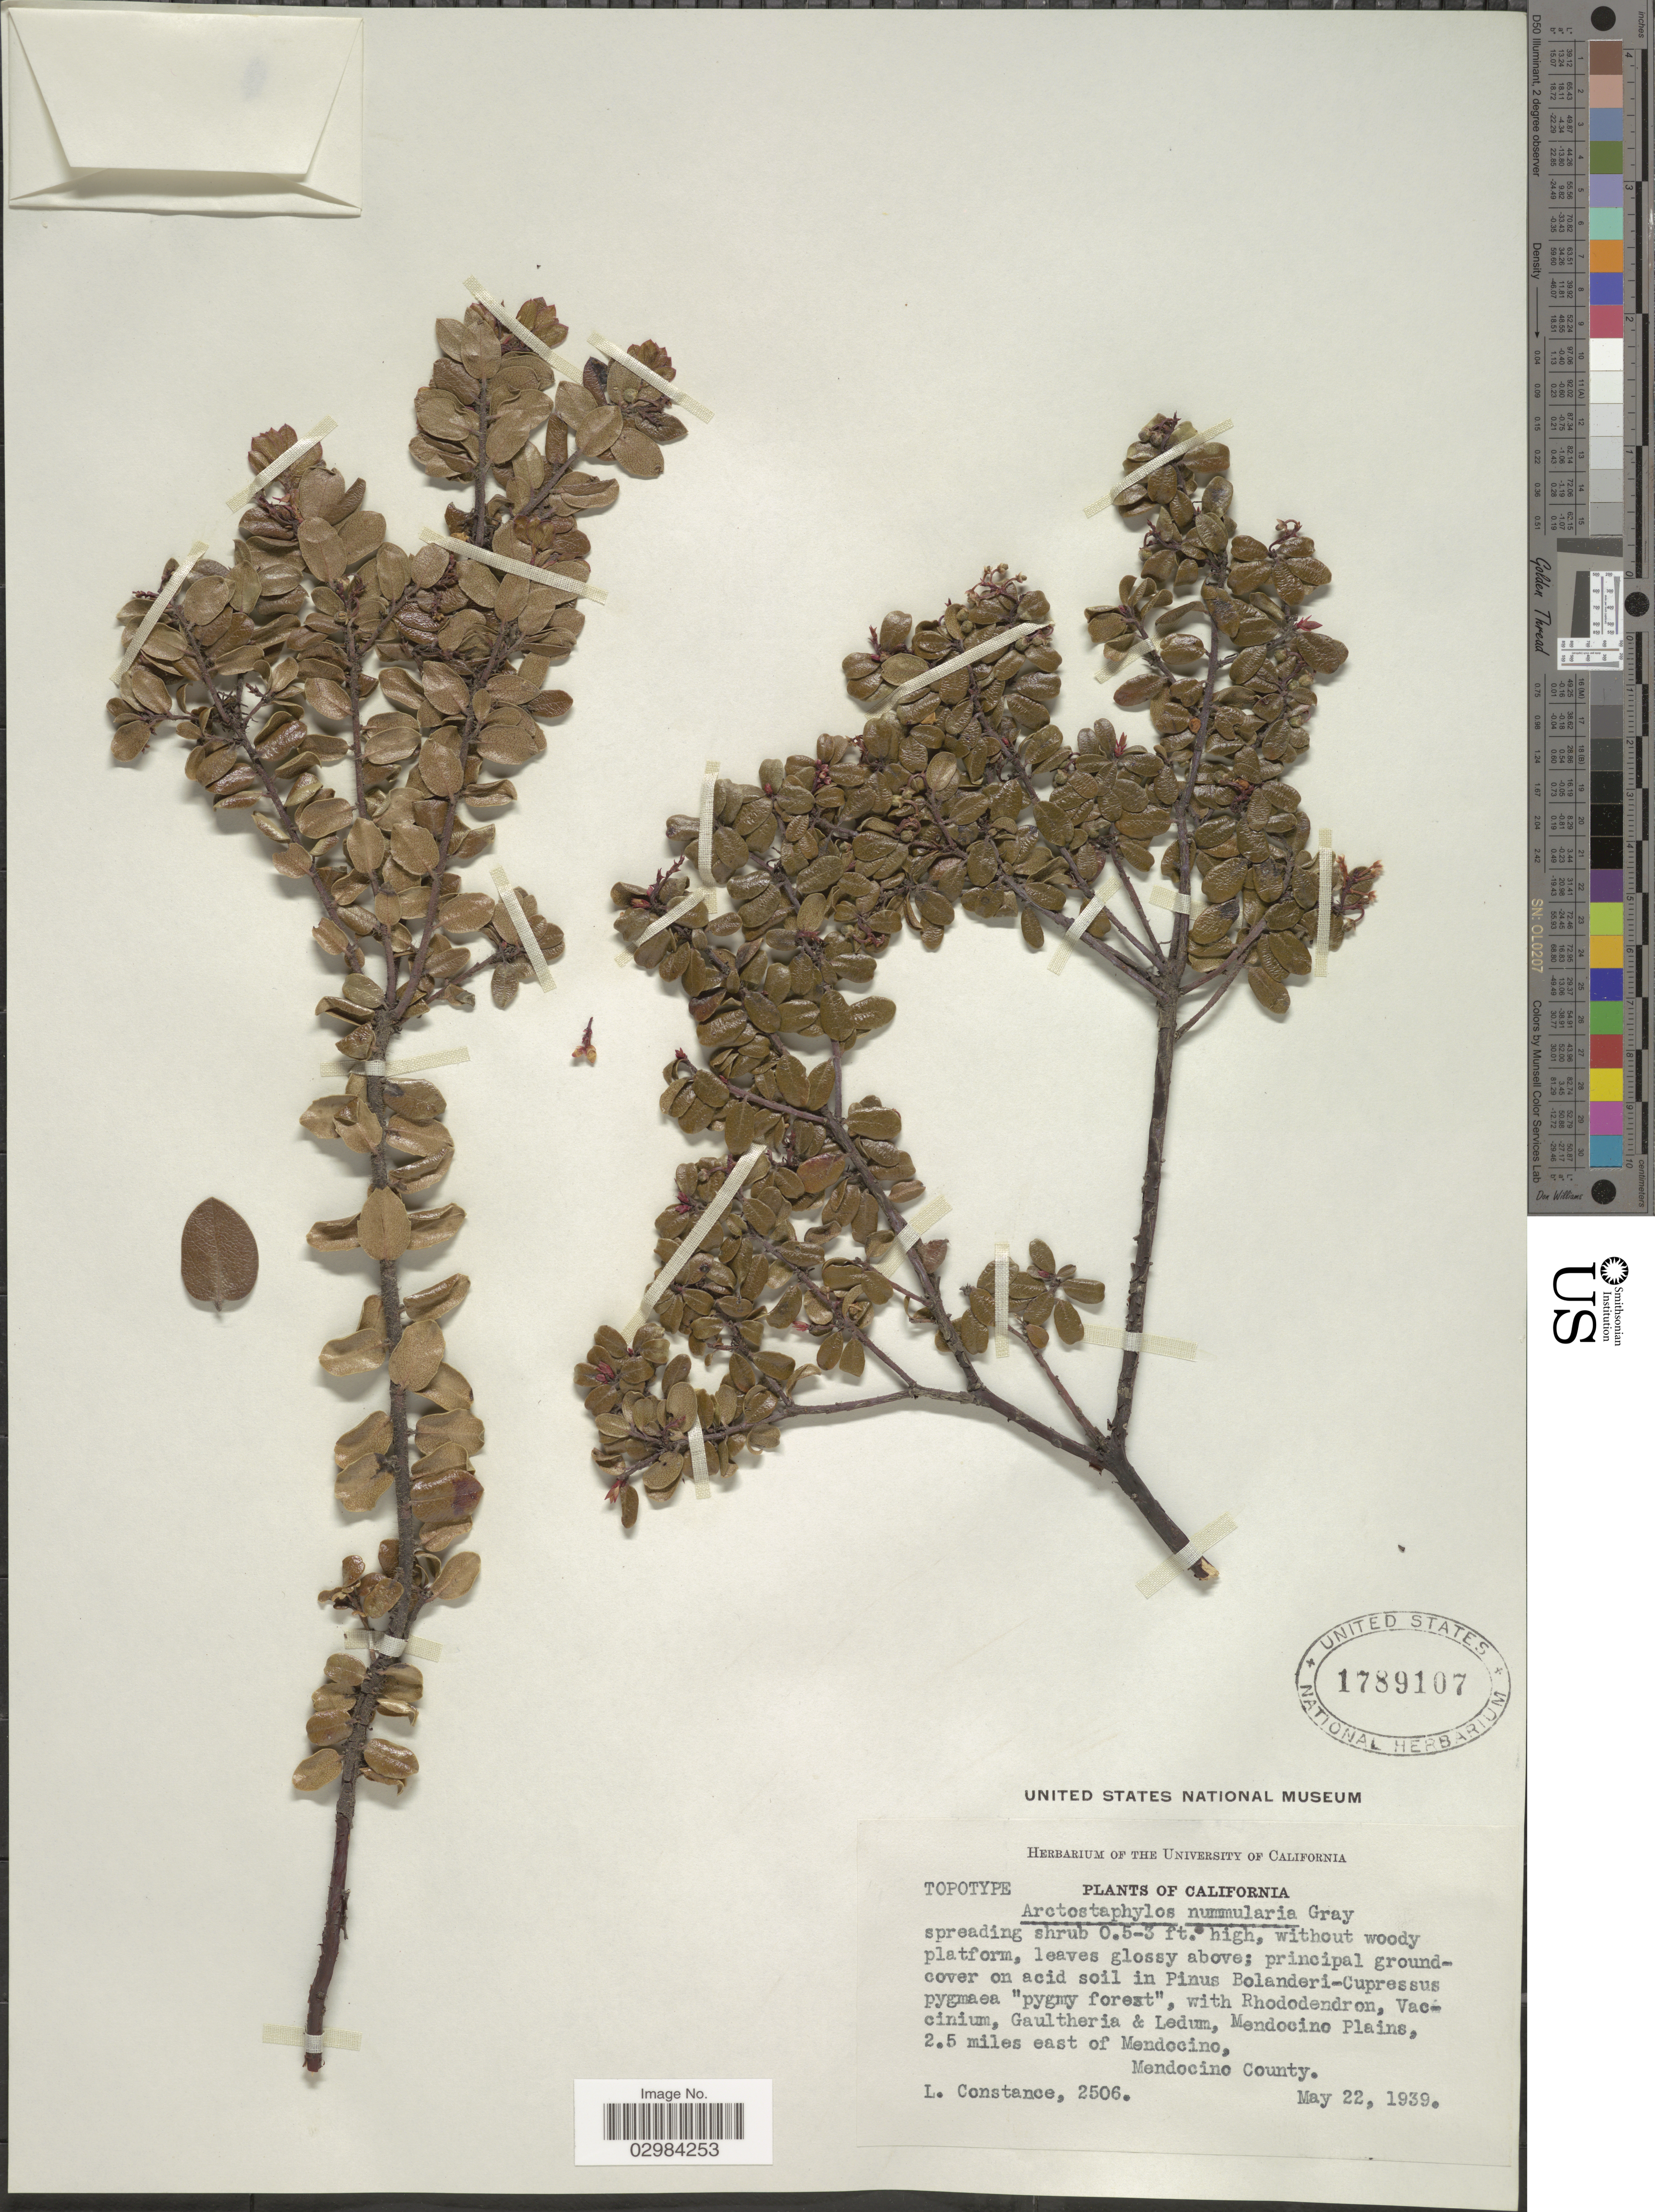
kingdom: Plantae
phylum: Tracheophyta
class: Magnoliopsida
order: Ericales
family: Ericaceae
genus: Arctostaphylos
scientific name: Arctostaphylos nummularia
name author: A. Gray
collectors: L. Constance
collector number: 2506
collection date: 1939-05-22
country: United States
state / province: California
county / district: Mendocino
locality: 2.5 miles east of Mendocino, Mendocino County.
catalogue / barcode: US 1789107